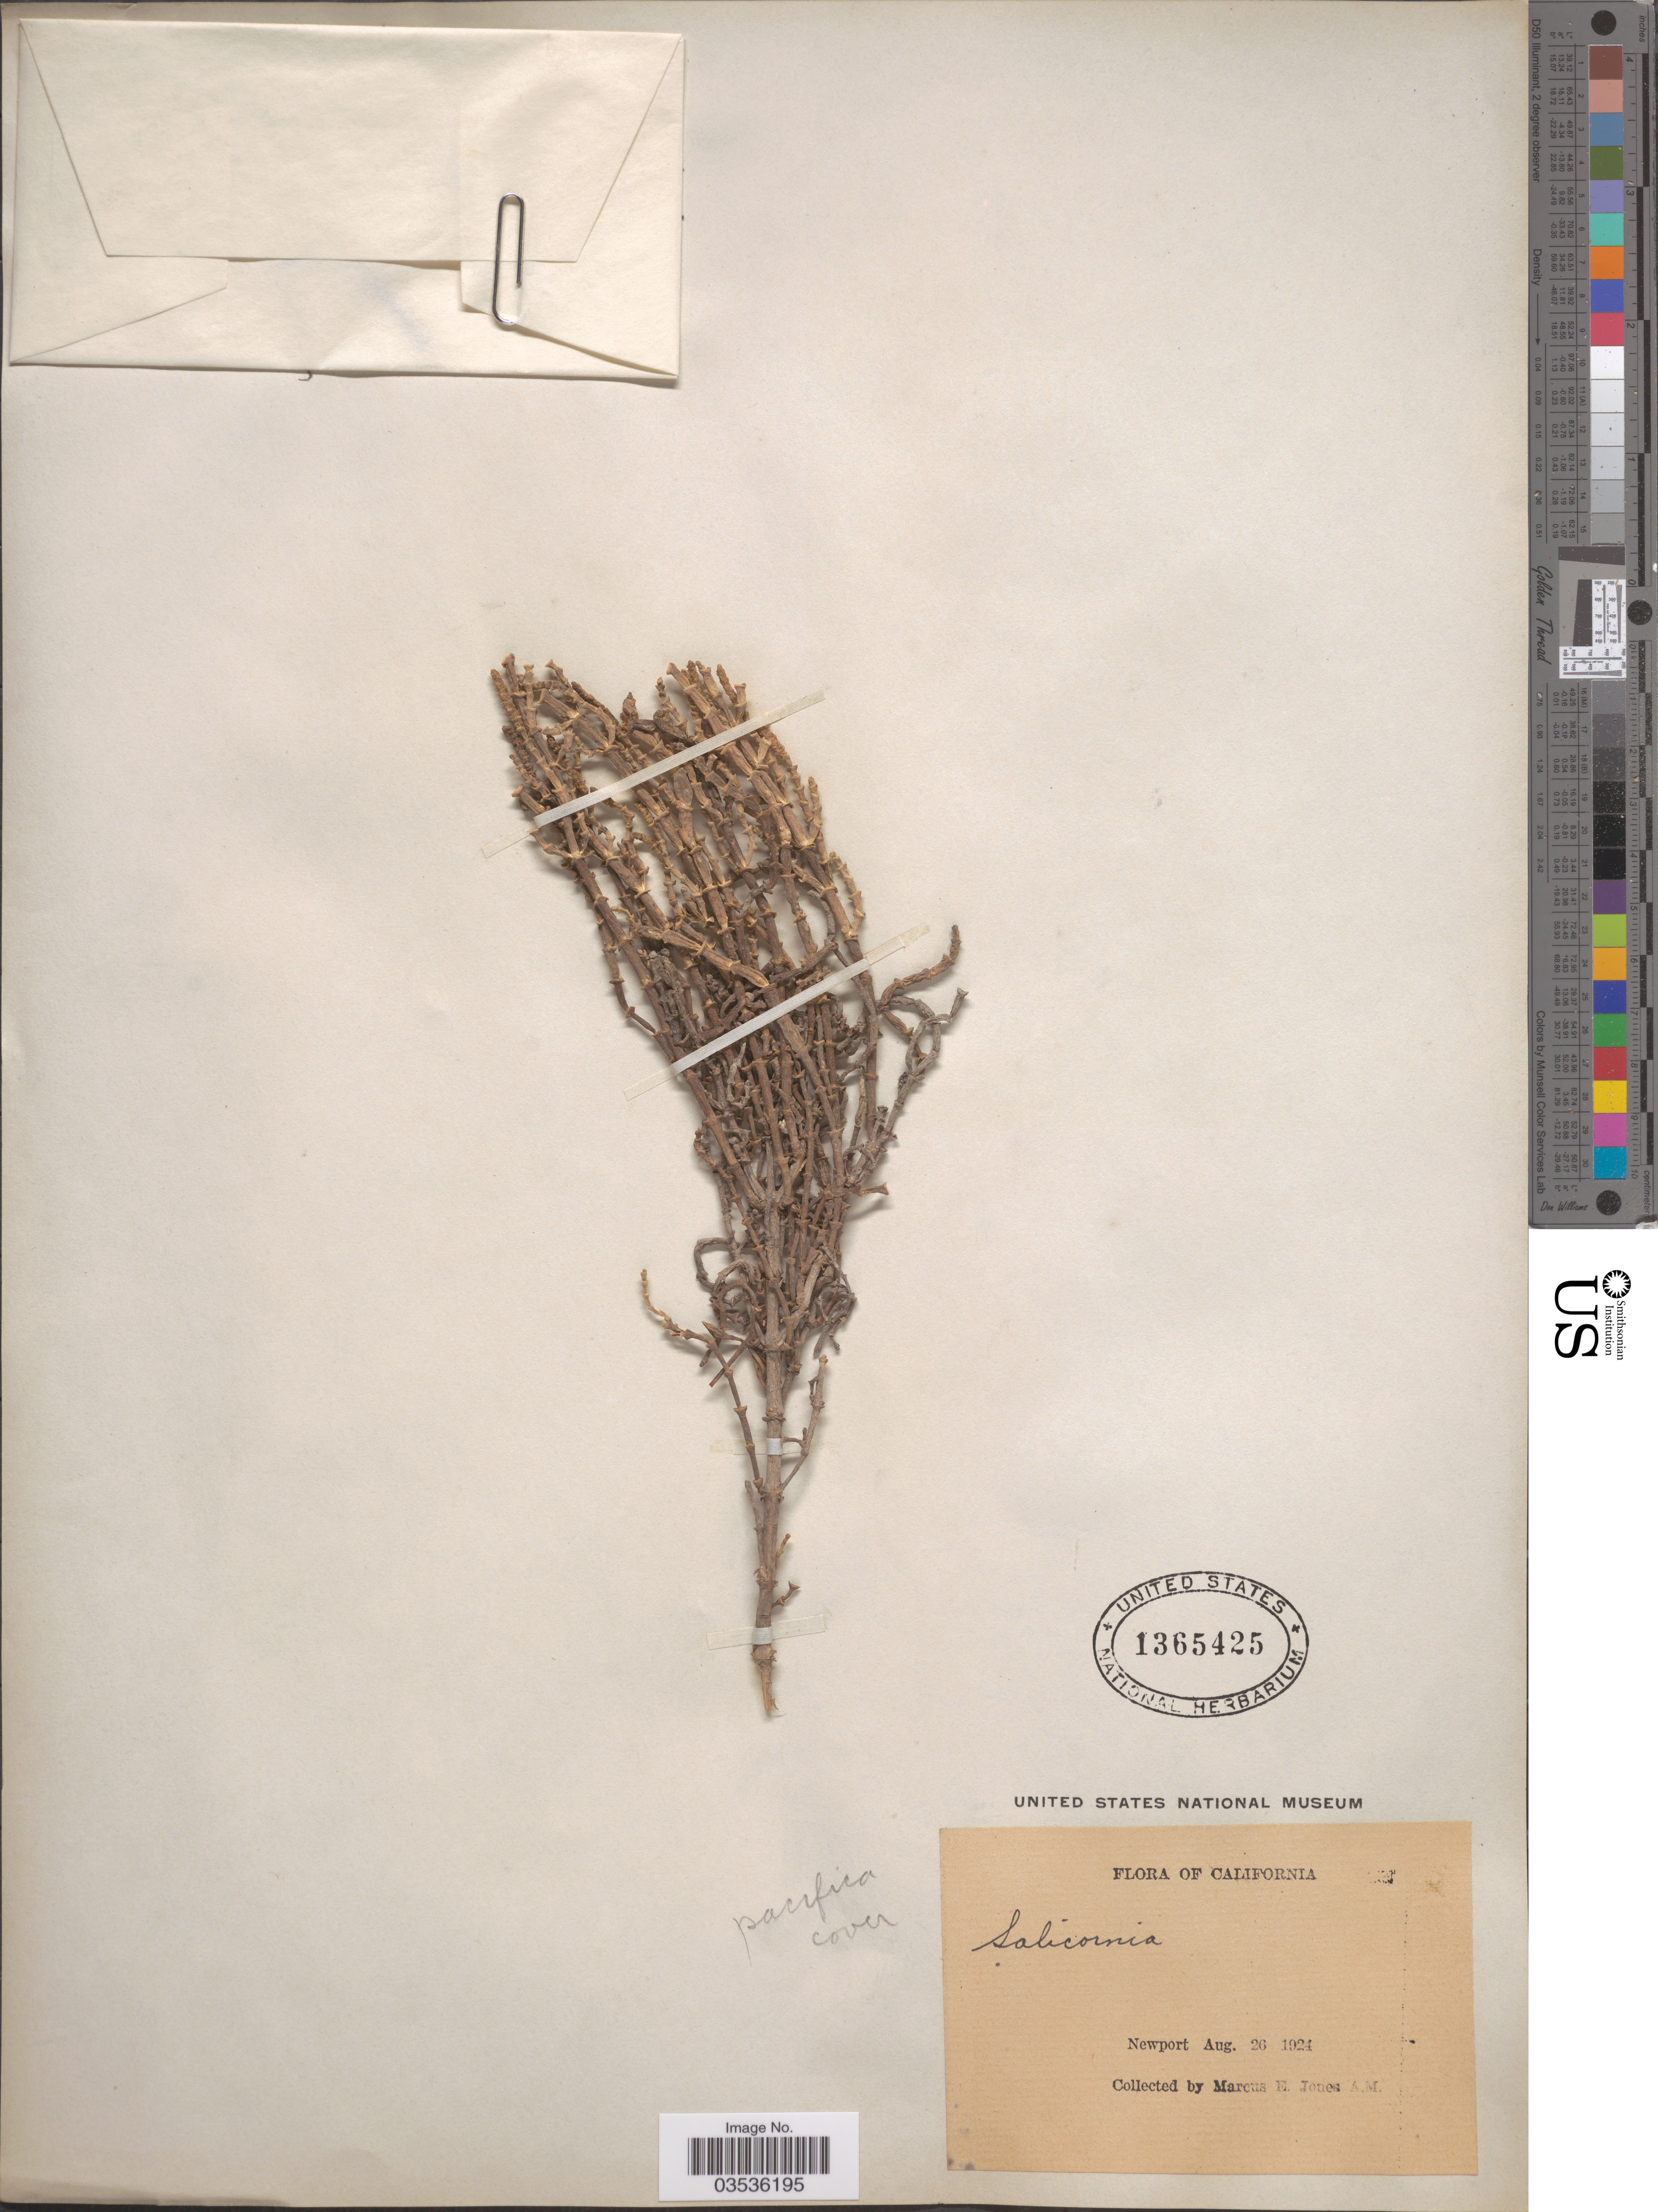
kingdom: Plantae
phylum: Tracheophyta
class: Magnoliopsida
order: Caryophyllales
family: Amaranthaceae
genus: Salicornia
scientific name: Salicornia pacifica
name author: Standl.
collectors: M. E. Jones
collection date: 1924-08-26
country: United States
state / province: California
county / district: Orange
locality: Newport.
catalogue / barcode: US 1365425